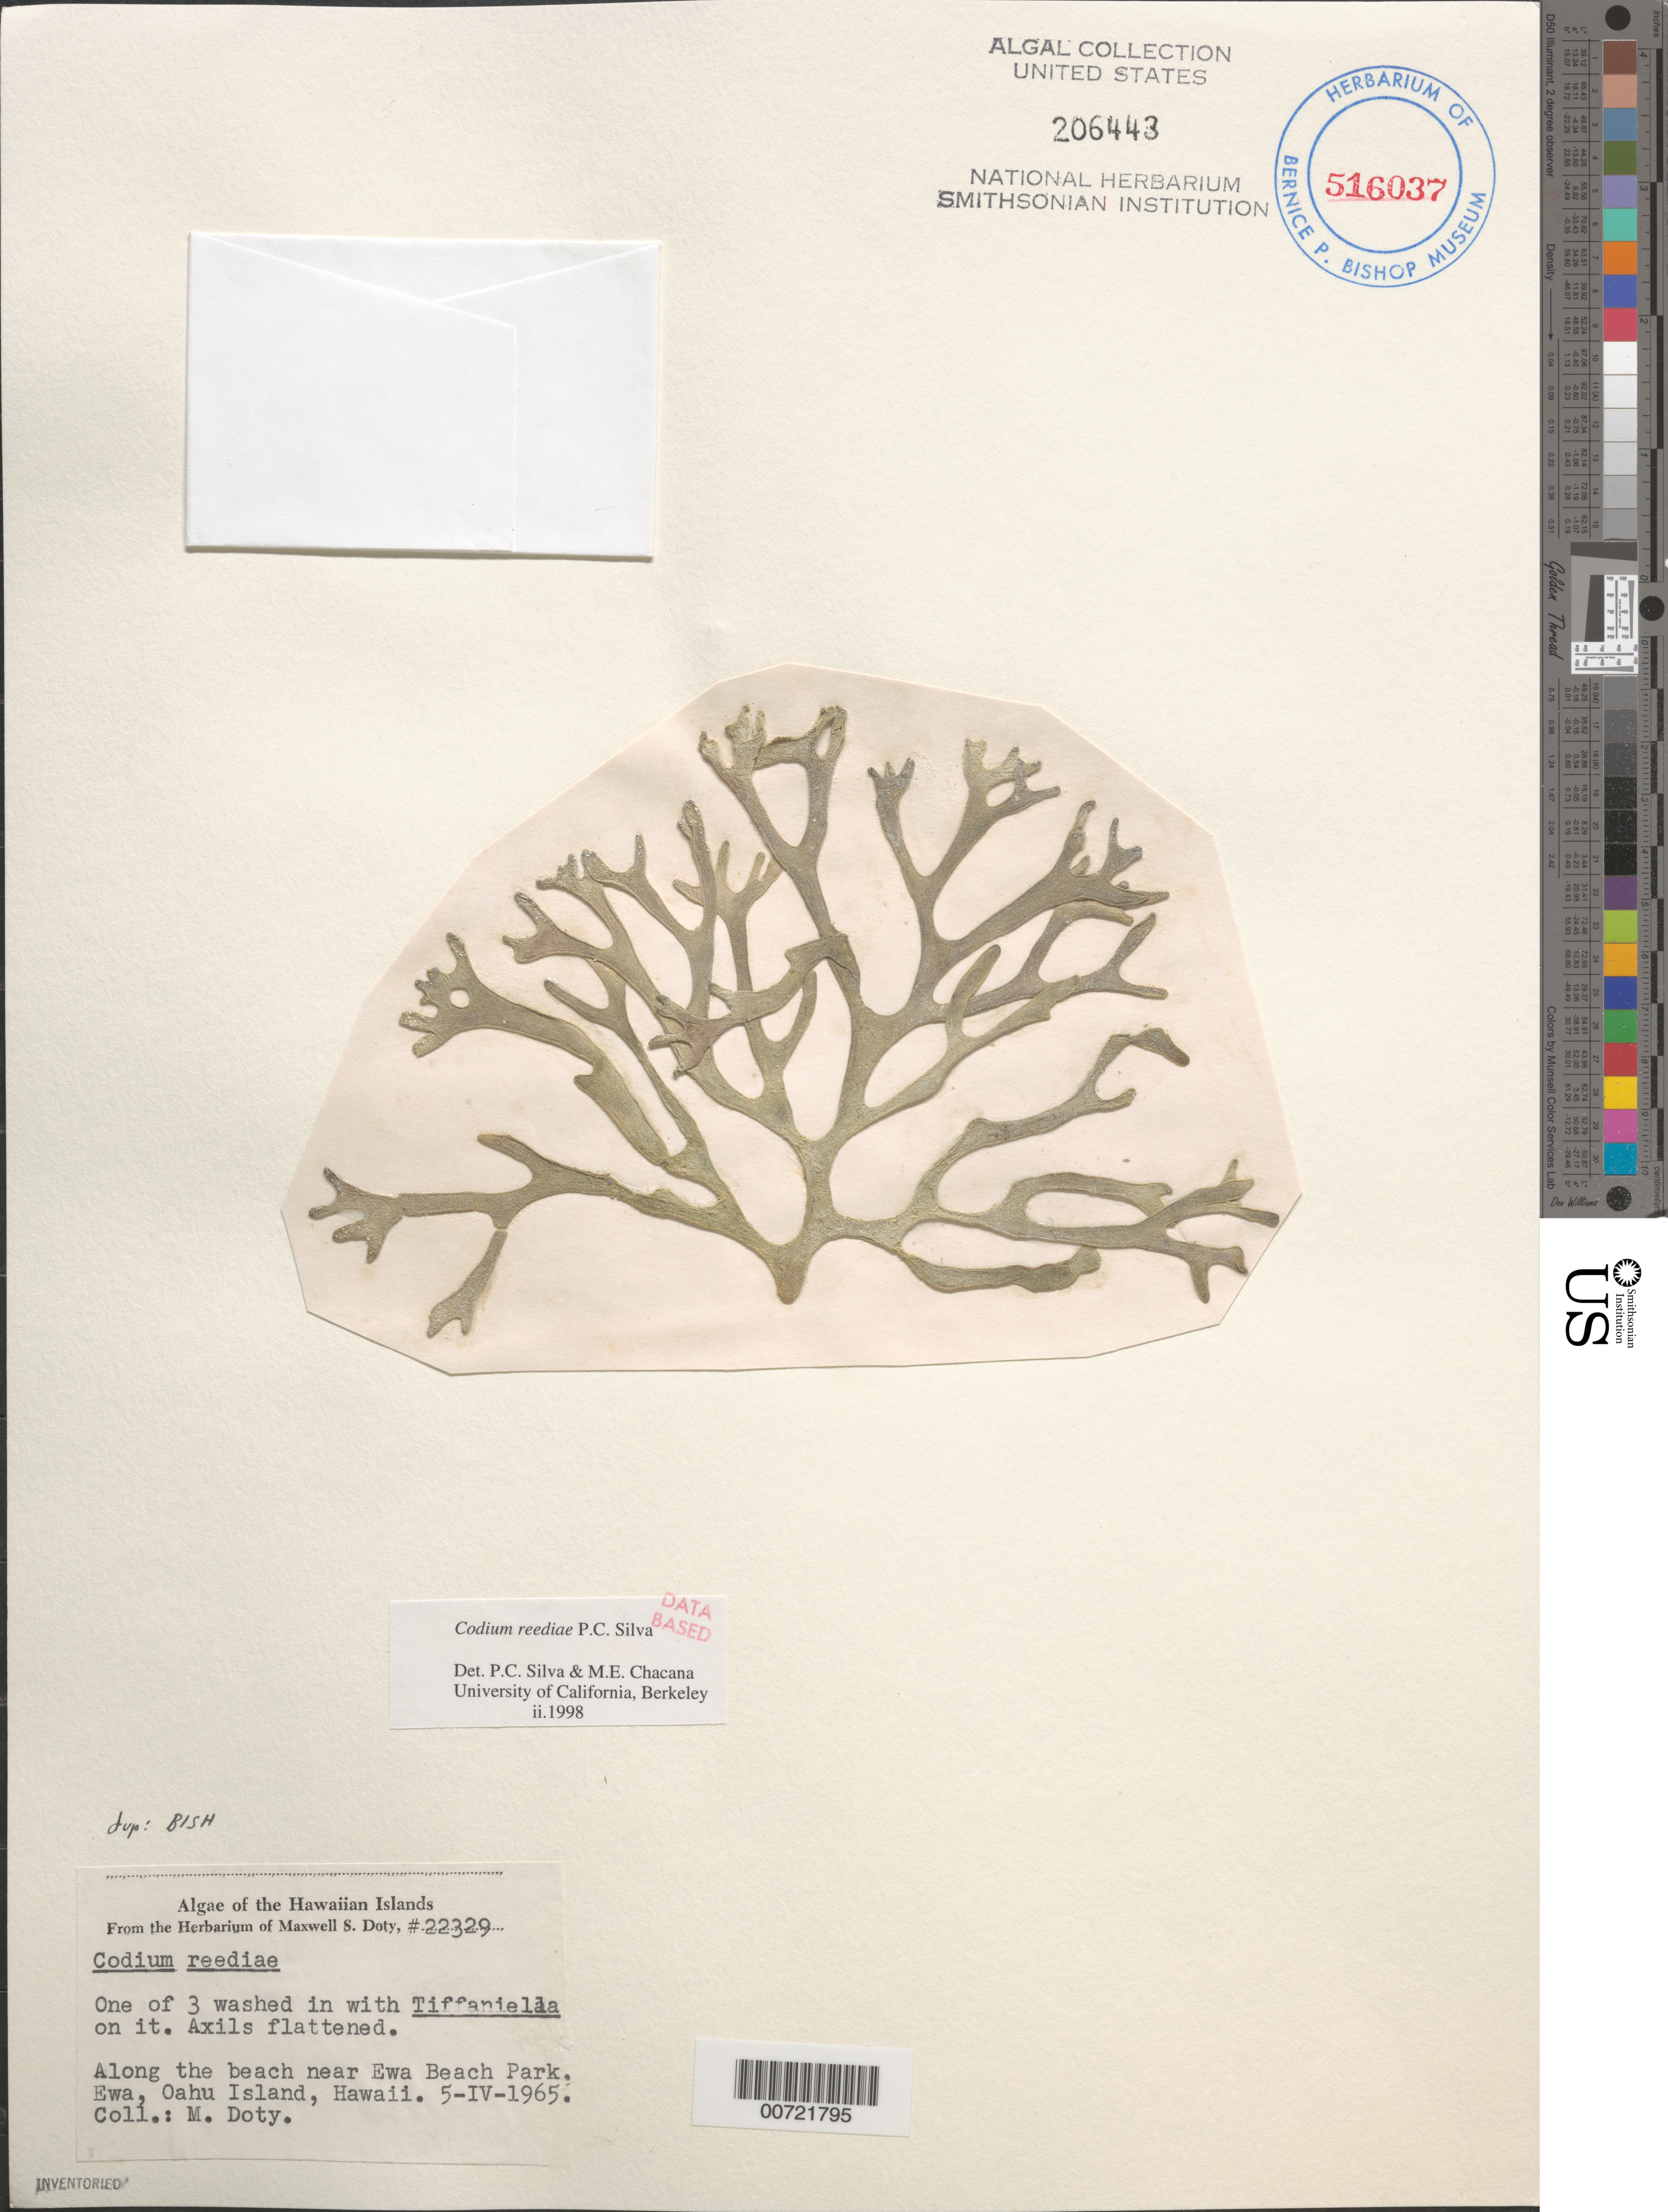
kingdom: Plantae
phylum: Chlorophyta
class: Ulvophyceae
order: Bryopsidales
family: Codiaceae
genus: Codium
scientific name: Codium reediae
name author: P.C. Silva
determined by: Pedroche, F. F.; Silva, P. C.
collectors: M. S. Doty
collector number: MSD 22329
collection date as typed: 05 Apr 1965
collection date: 1965-04-05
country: United States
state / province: Hawaii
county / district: Honolulu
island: Oahu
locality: Ewa, along beach near Ewa Beach Park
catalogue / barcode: US 206443